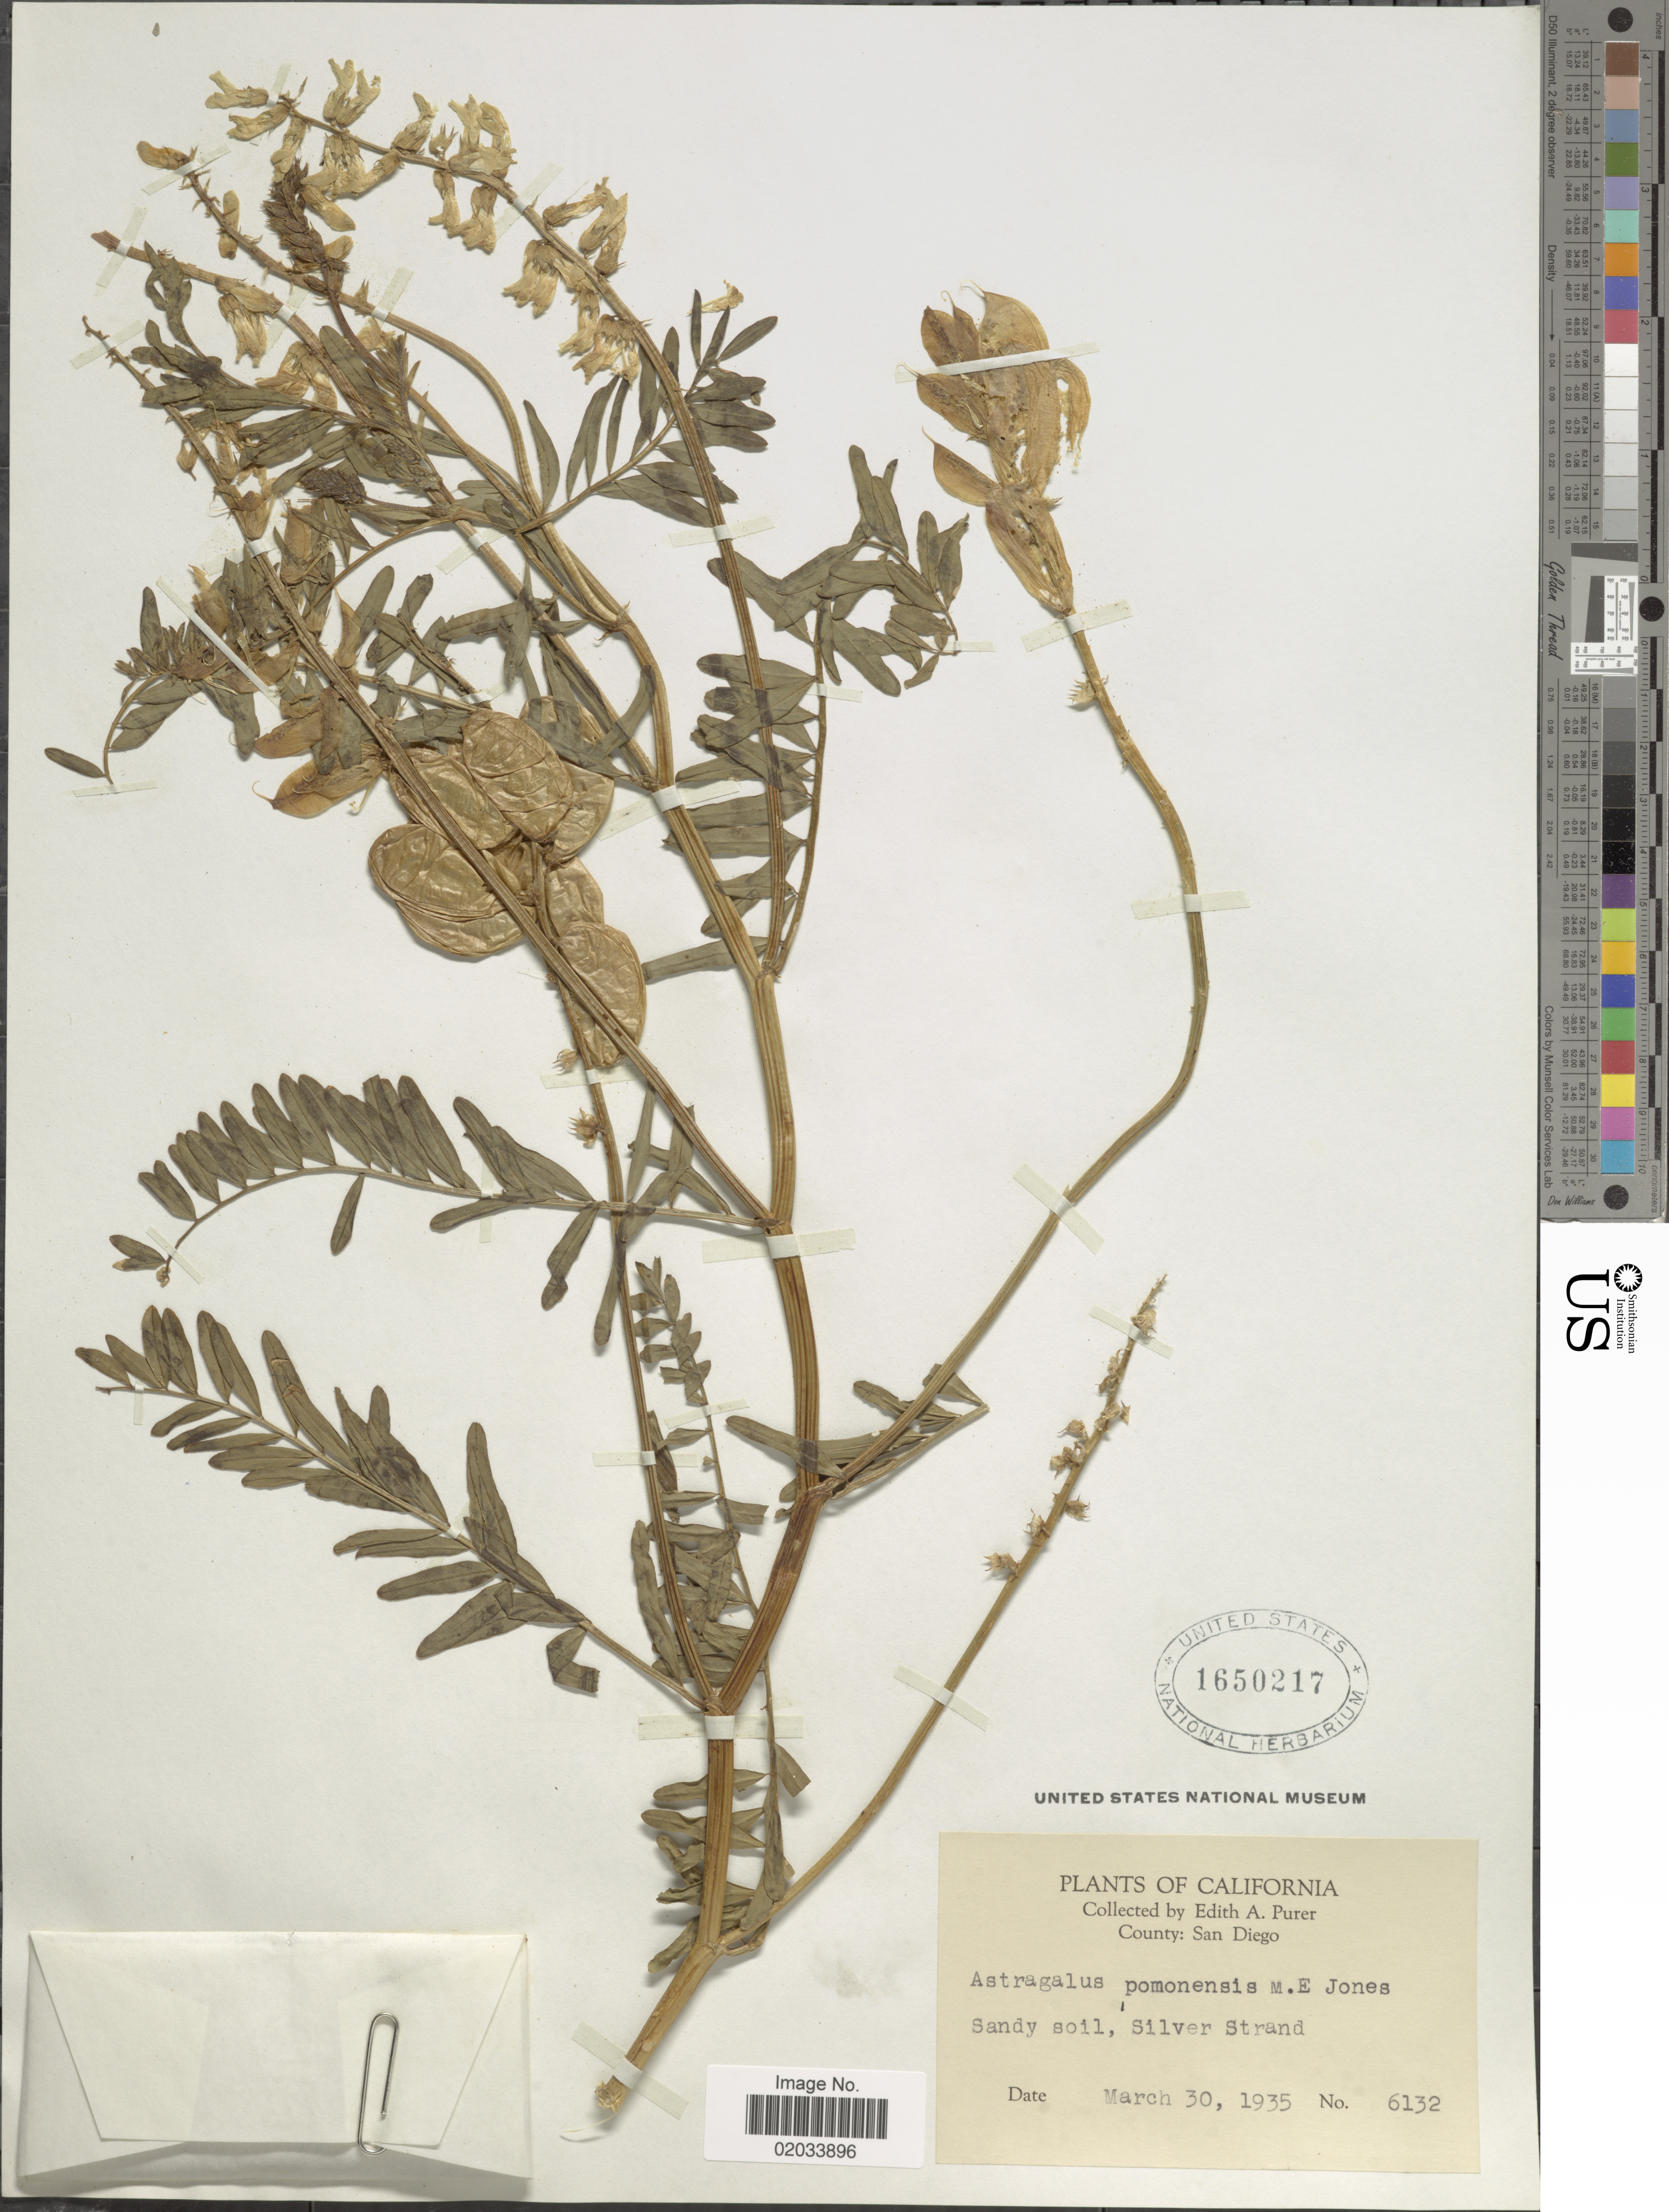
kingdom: Plantae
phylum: Tracheophyta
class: Magnoliopsida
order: Fabales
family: Fabaceae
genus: Astragalus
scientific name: Astragalus pomonensis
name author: M.E. Jones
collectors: E. Purer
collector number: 6132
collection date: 1935-03-30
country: United States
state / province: California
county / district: San Diego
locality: County: San Diego. Sandy soil, Silver Strand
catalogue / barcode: US 1650217